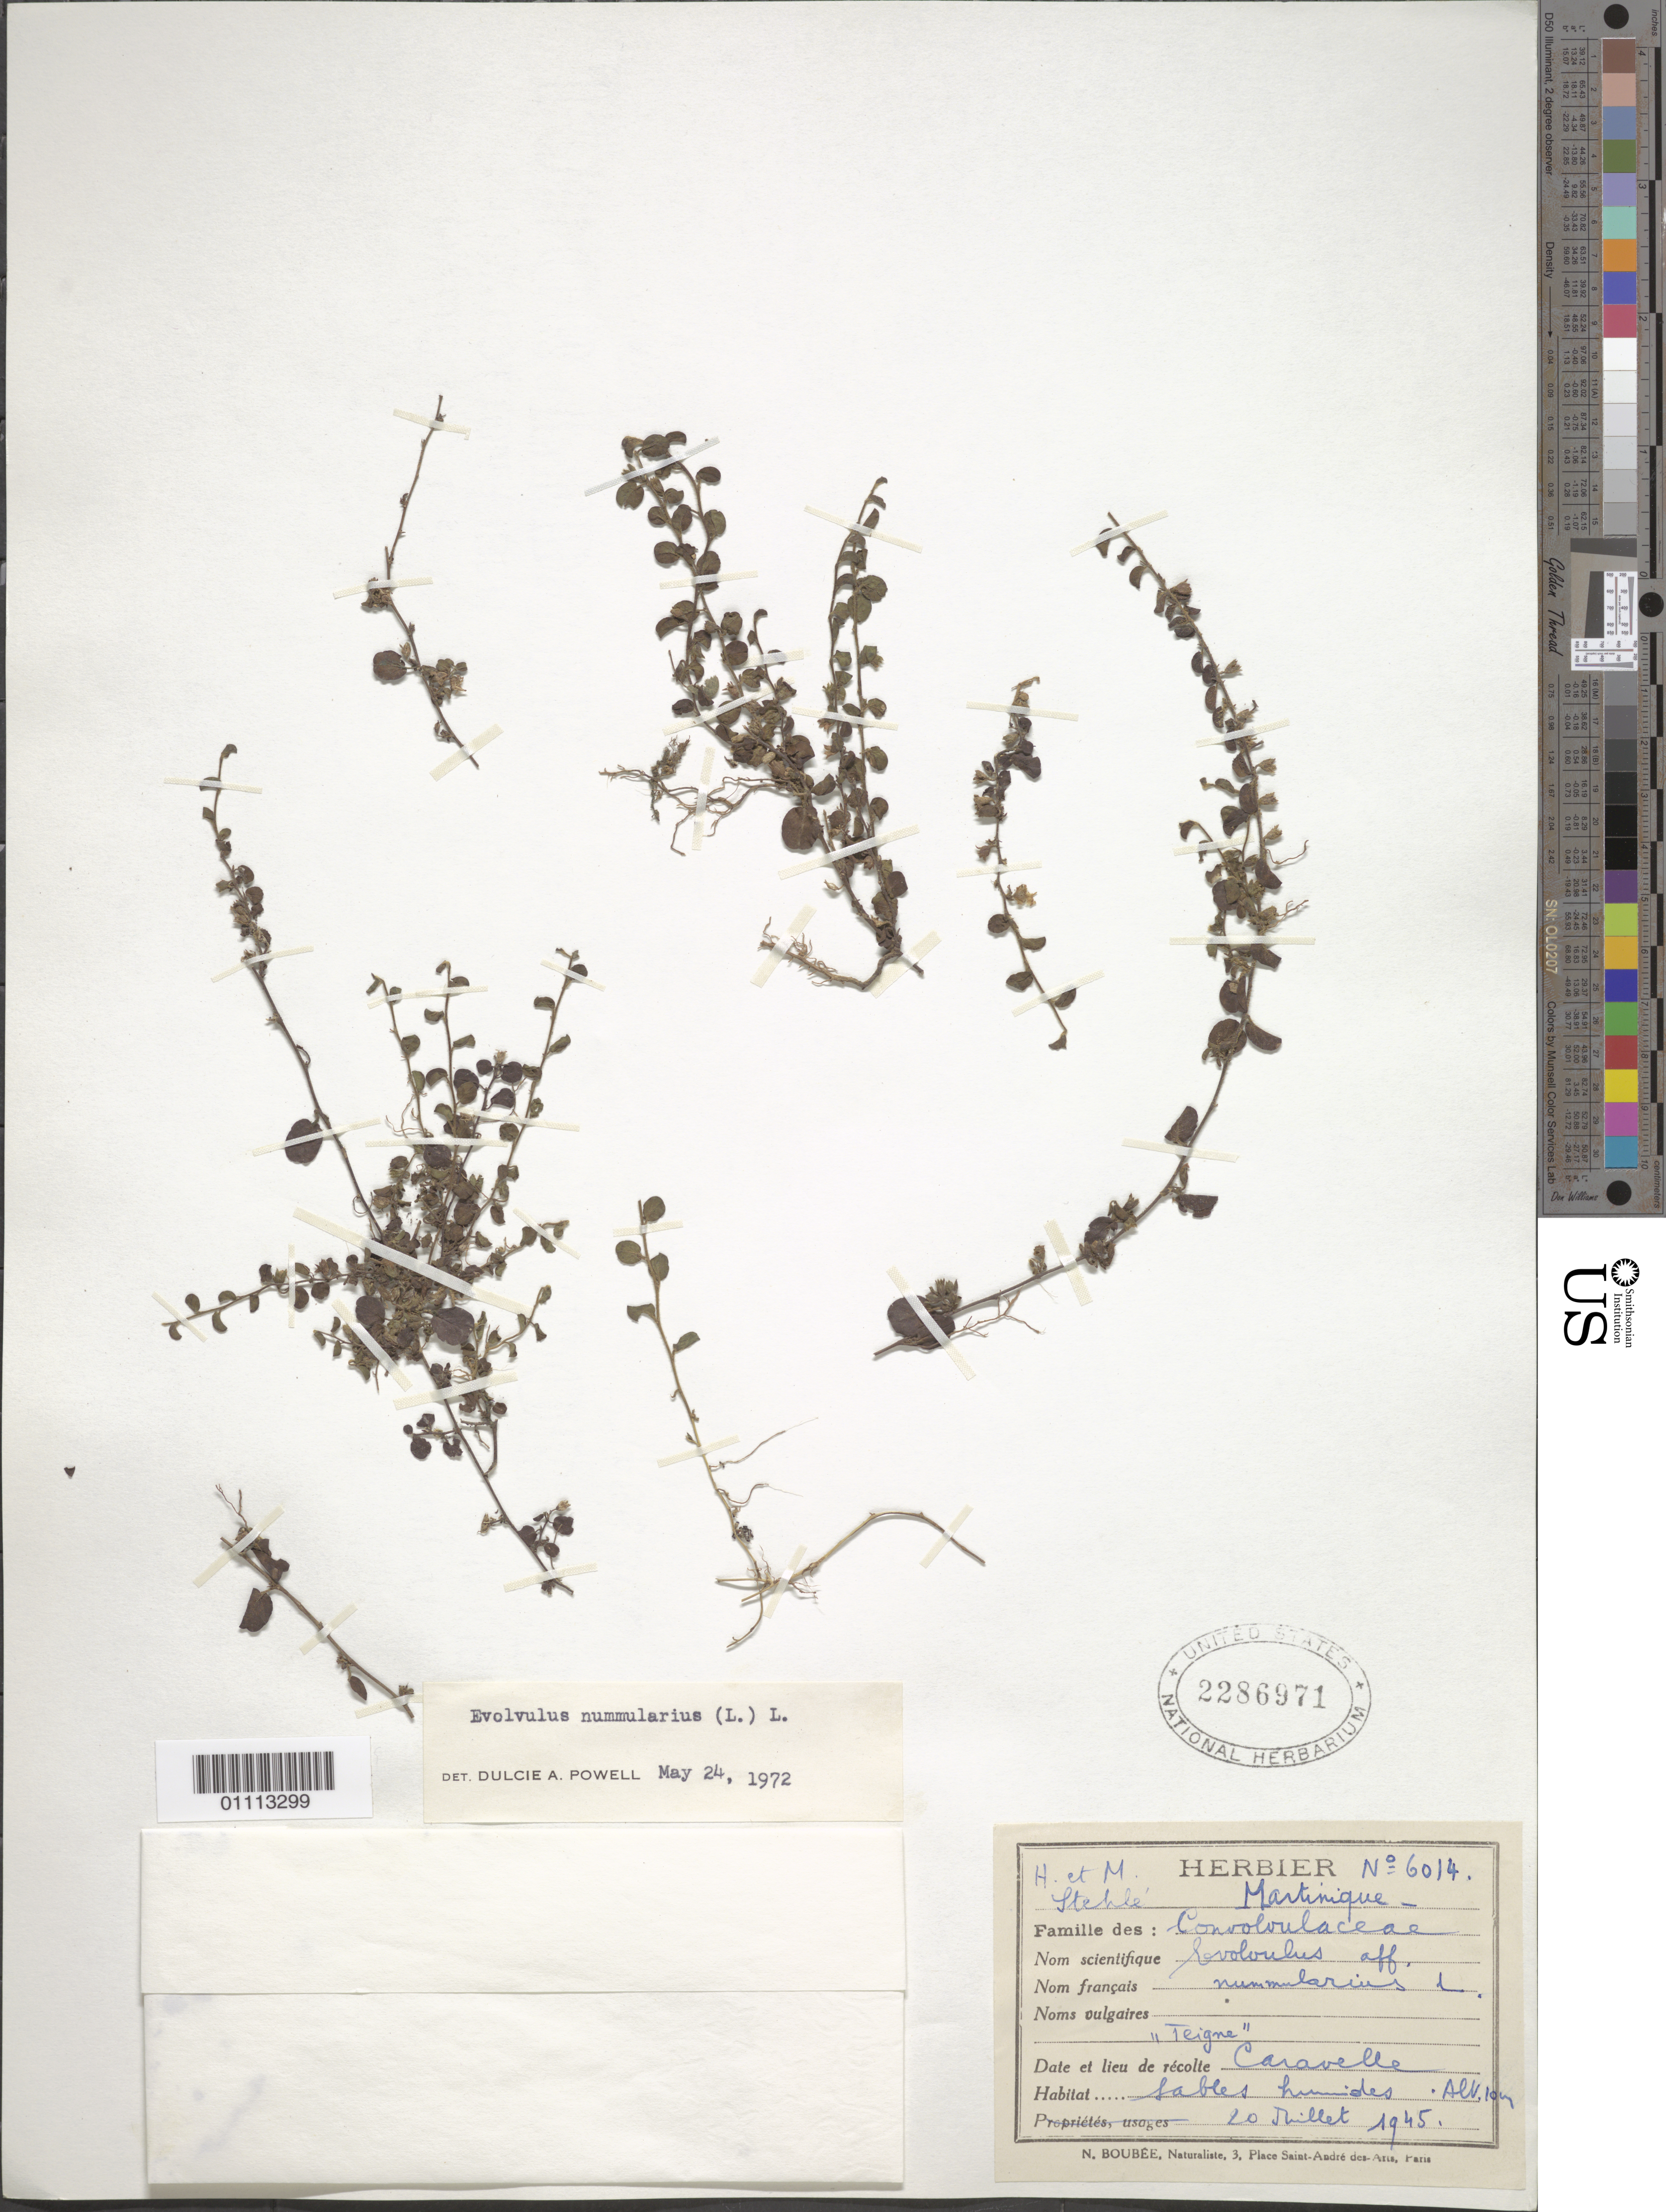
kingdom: Plantae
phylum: Tracheophyta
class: Magnoliopsida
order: Solanales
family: Convolvulaceae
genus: Evolvulus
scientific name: Evolvulus nummularius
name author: (L.) L.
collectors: H. Stehlé & M. Stehlé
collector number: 6014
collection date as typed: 20 Jul 1945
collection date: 1945-07-20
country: Martinique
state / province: La Trinité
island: Martinique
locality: Caravelle. Sables humides.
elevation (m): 10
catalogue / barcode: US 2286971